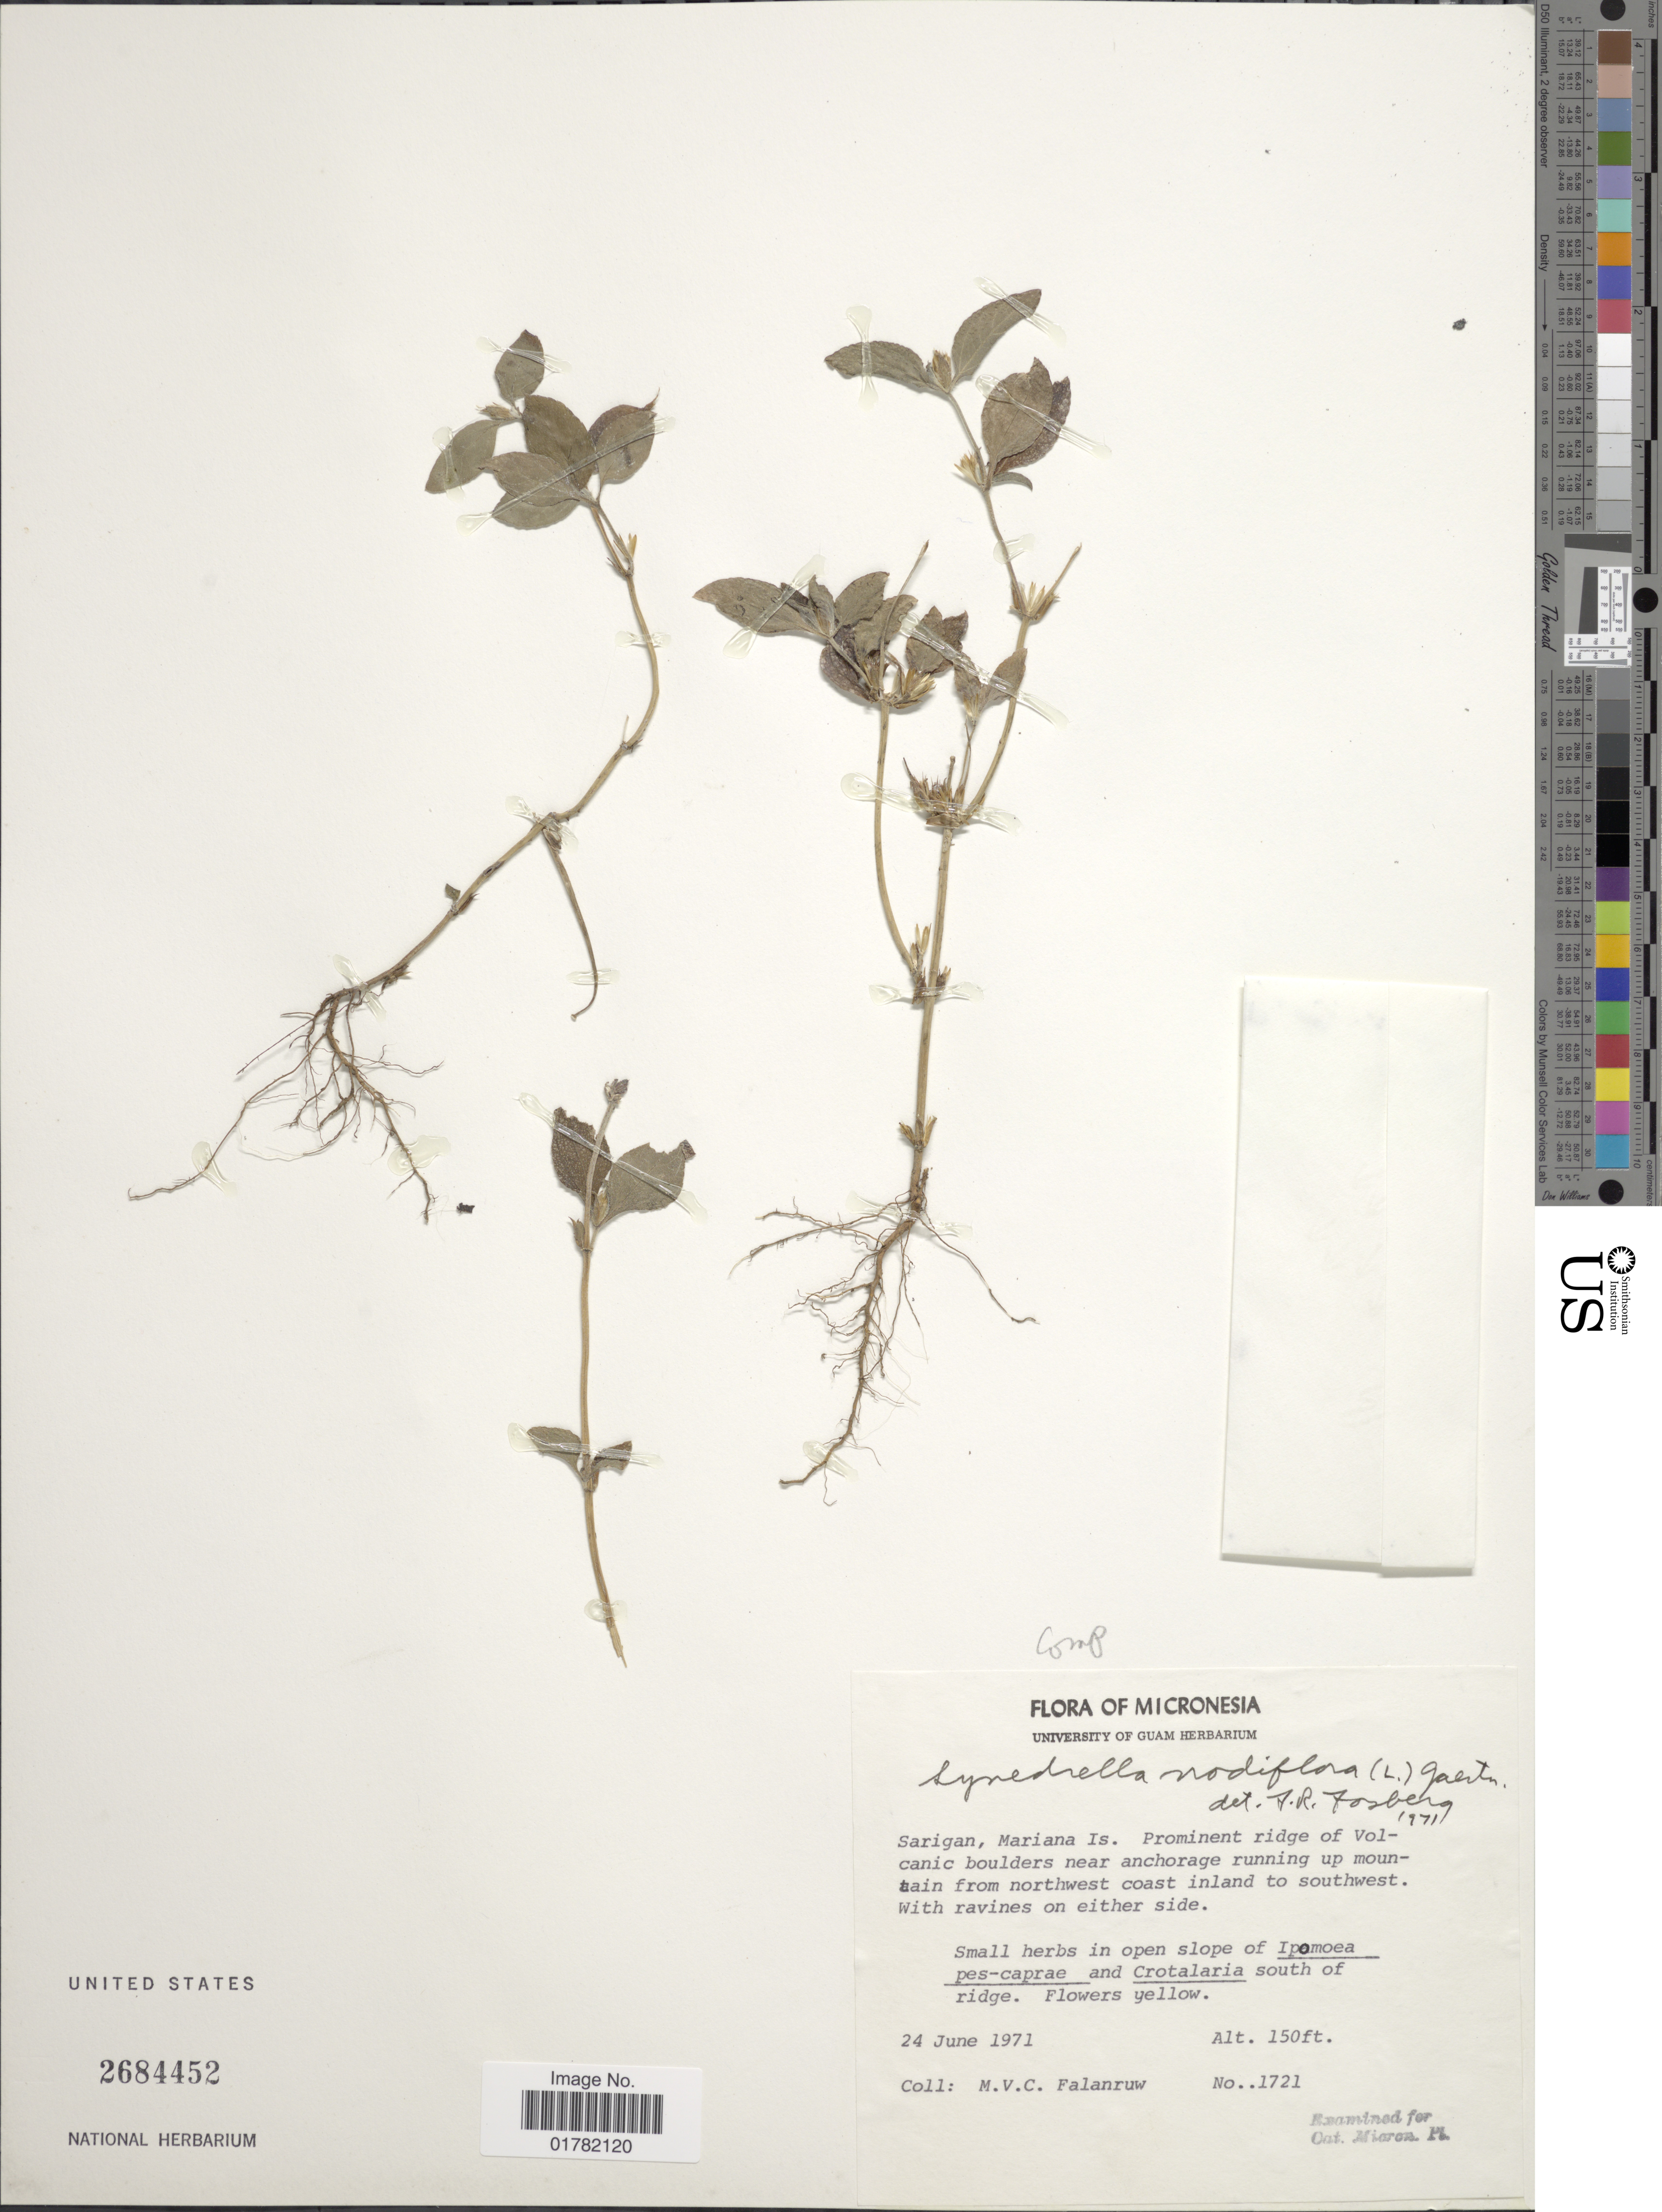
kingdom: Plantae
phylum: Tracheophyta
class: Magnoliopsida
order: Asterales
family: Asteraceae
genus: Synedrella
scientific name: Synedrella nodiflora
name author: (L.) Gaertn.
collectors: M. V. Falanruw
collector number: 1721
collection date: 1971-06-24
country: Micronesia, Federated States of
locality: Sarigan, Mariana Is. Prominent ridge of Volcanic boulders near anchorage running up mountain from northwest coast inland to southwest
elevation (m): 46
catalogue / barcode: US 2684452